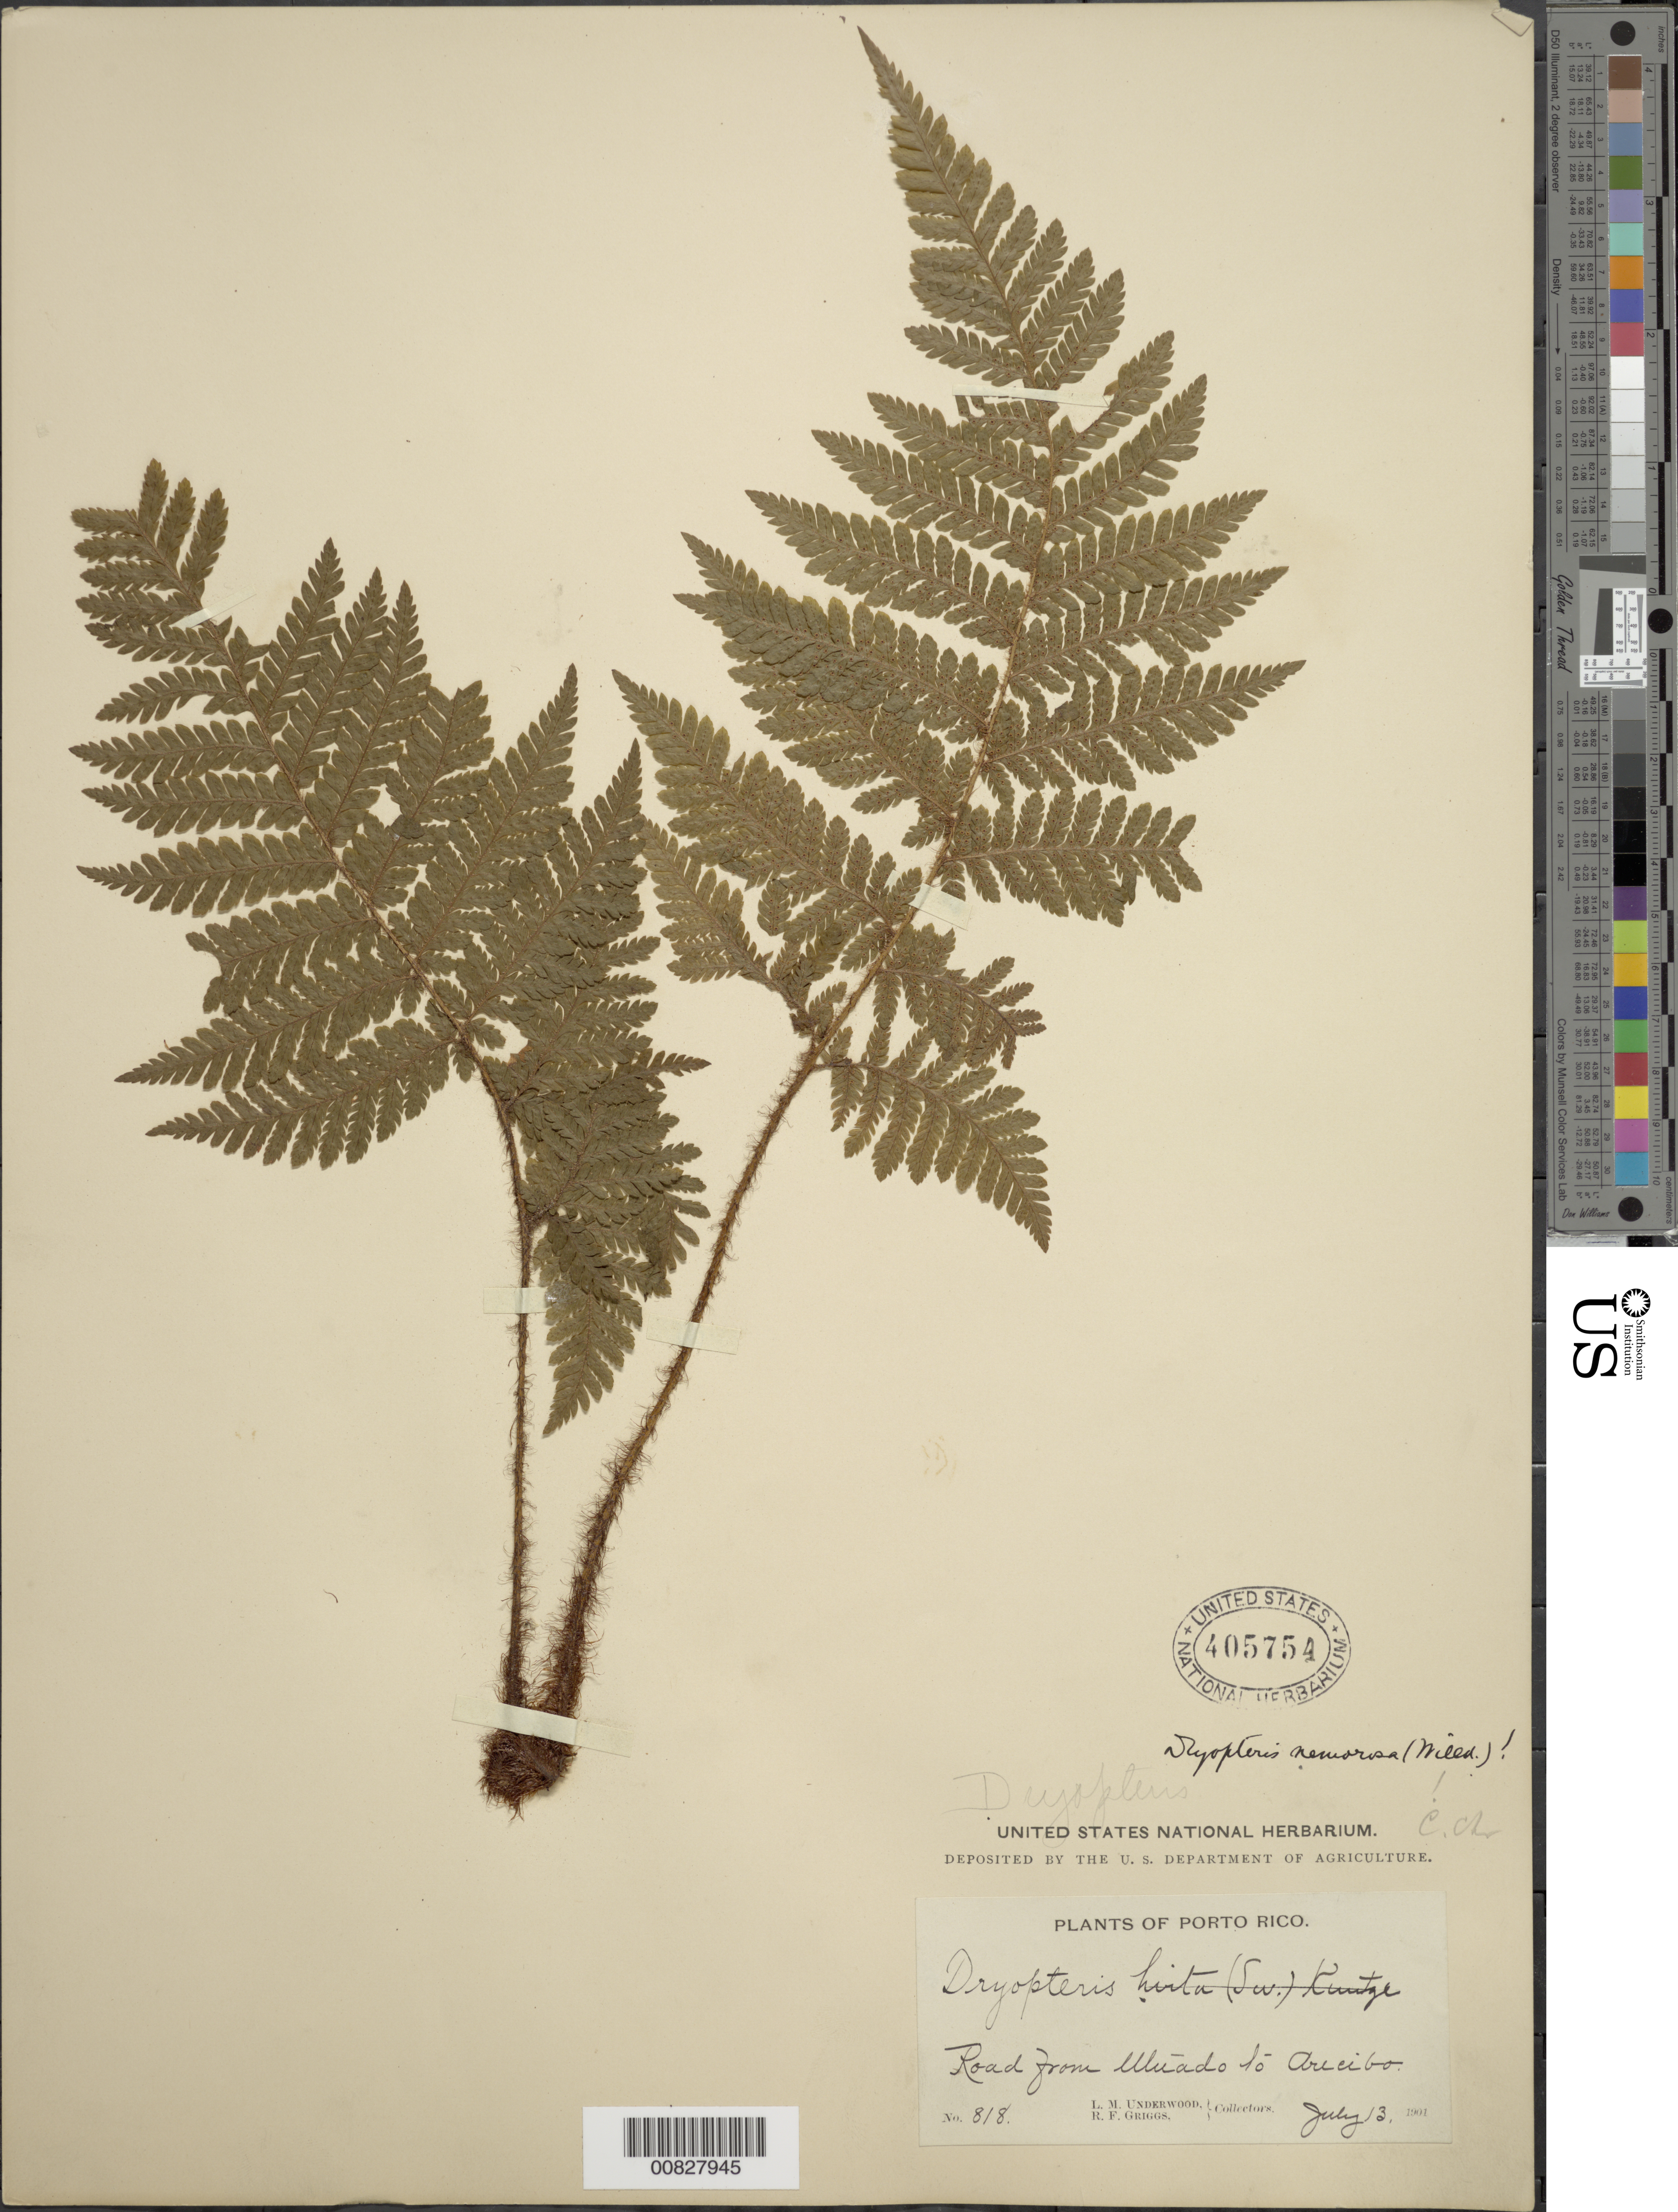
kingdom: Plantae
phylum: Tracheophyta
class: Polypodiopsida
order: Polypodiales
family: Dryopteridaceae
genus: Ctenitis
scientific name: Ctenitis nemorosa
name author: (Willd.) Ching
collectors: L. M. Underwood & R. F. Griggs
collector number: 818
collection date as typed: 13 Jul 1901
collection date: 1901-07-13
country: Puerto Rico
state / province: Utuado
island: Puerto Rico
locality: Utuado to Arecibo road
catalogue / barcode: US 405754